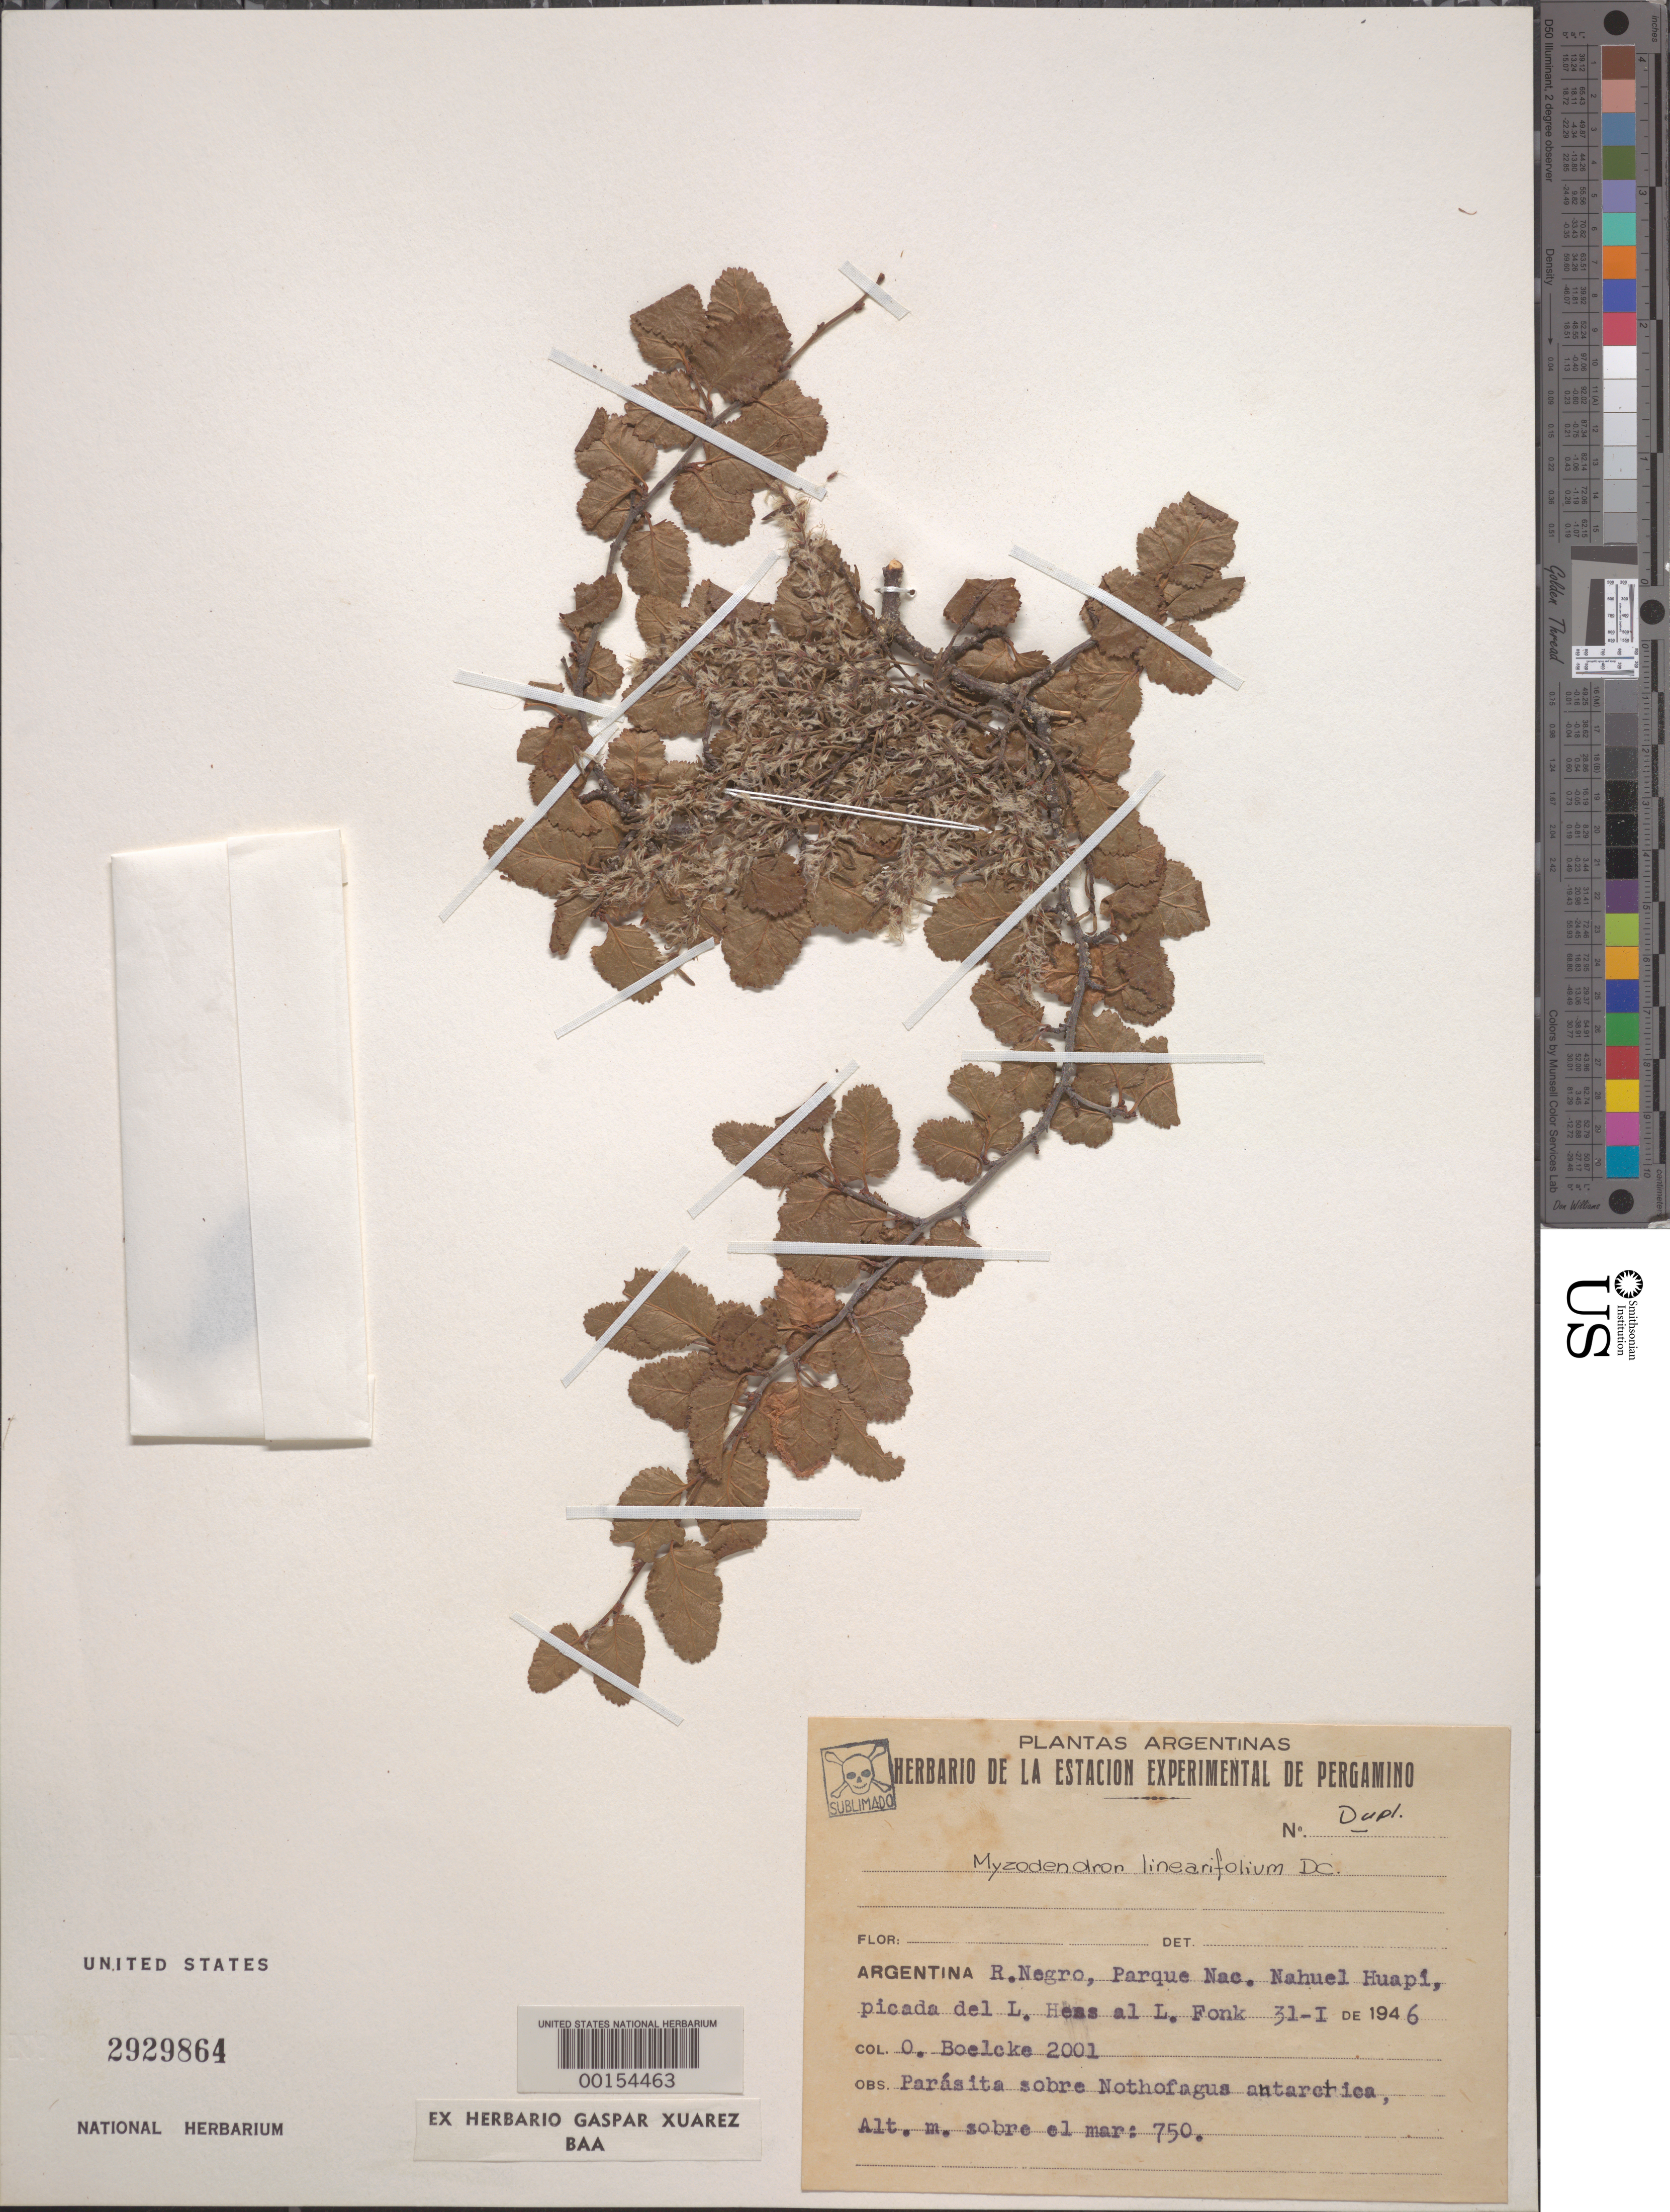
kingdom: Plantae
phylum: Tracheophyta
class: Magnoliopsida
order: Santalales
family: Misodendraceae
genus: Misodendrum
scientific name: Misodendrum linearifolium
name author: DC.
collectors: O. Boelcke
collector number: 2001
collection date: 1946-01-31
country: Argentina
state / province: Rio Negro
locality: R.Negro. Parque Nac. Nahuel Huapi, picada del L. Hess al L. Fonk.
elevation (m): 750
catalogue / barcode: US 2929864